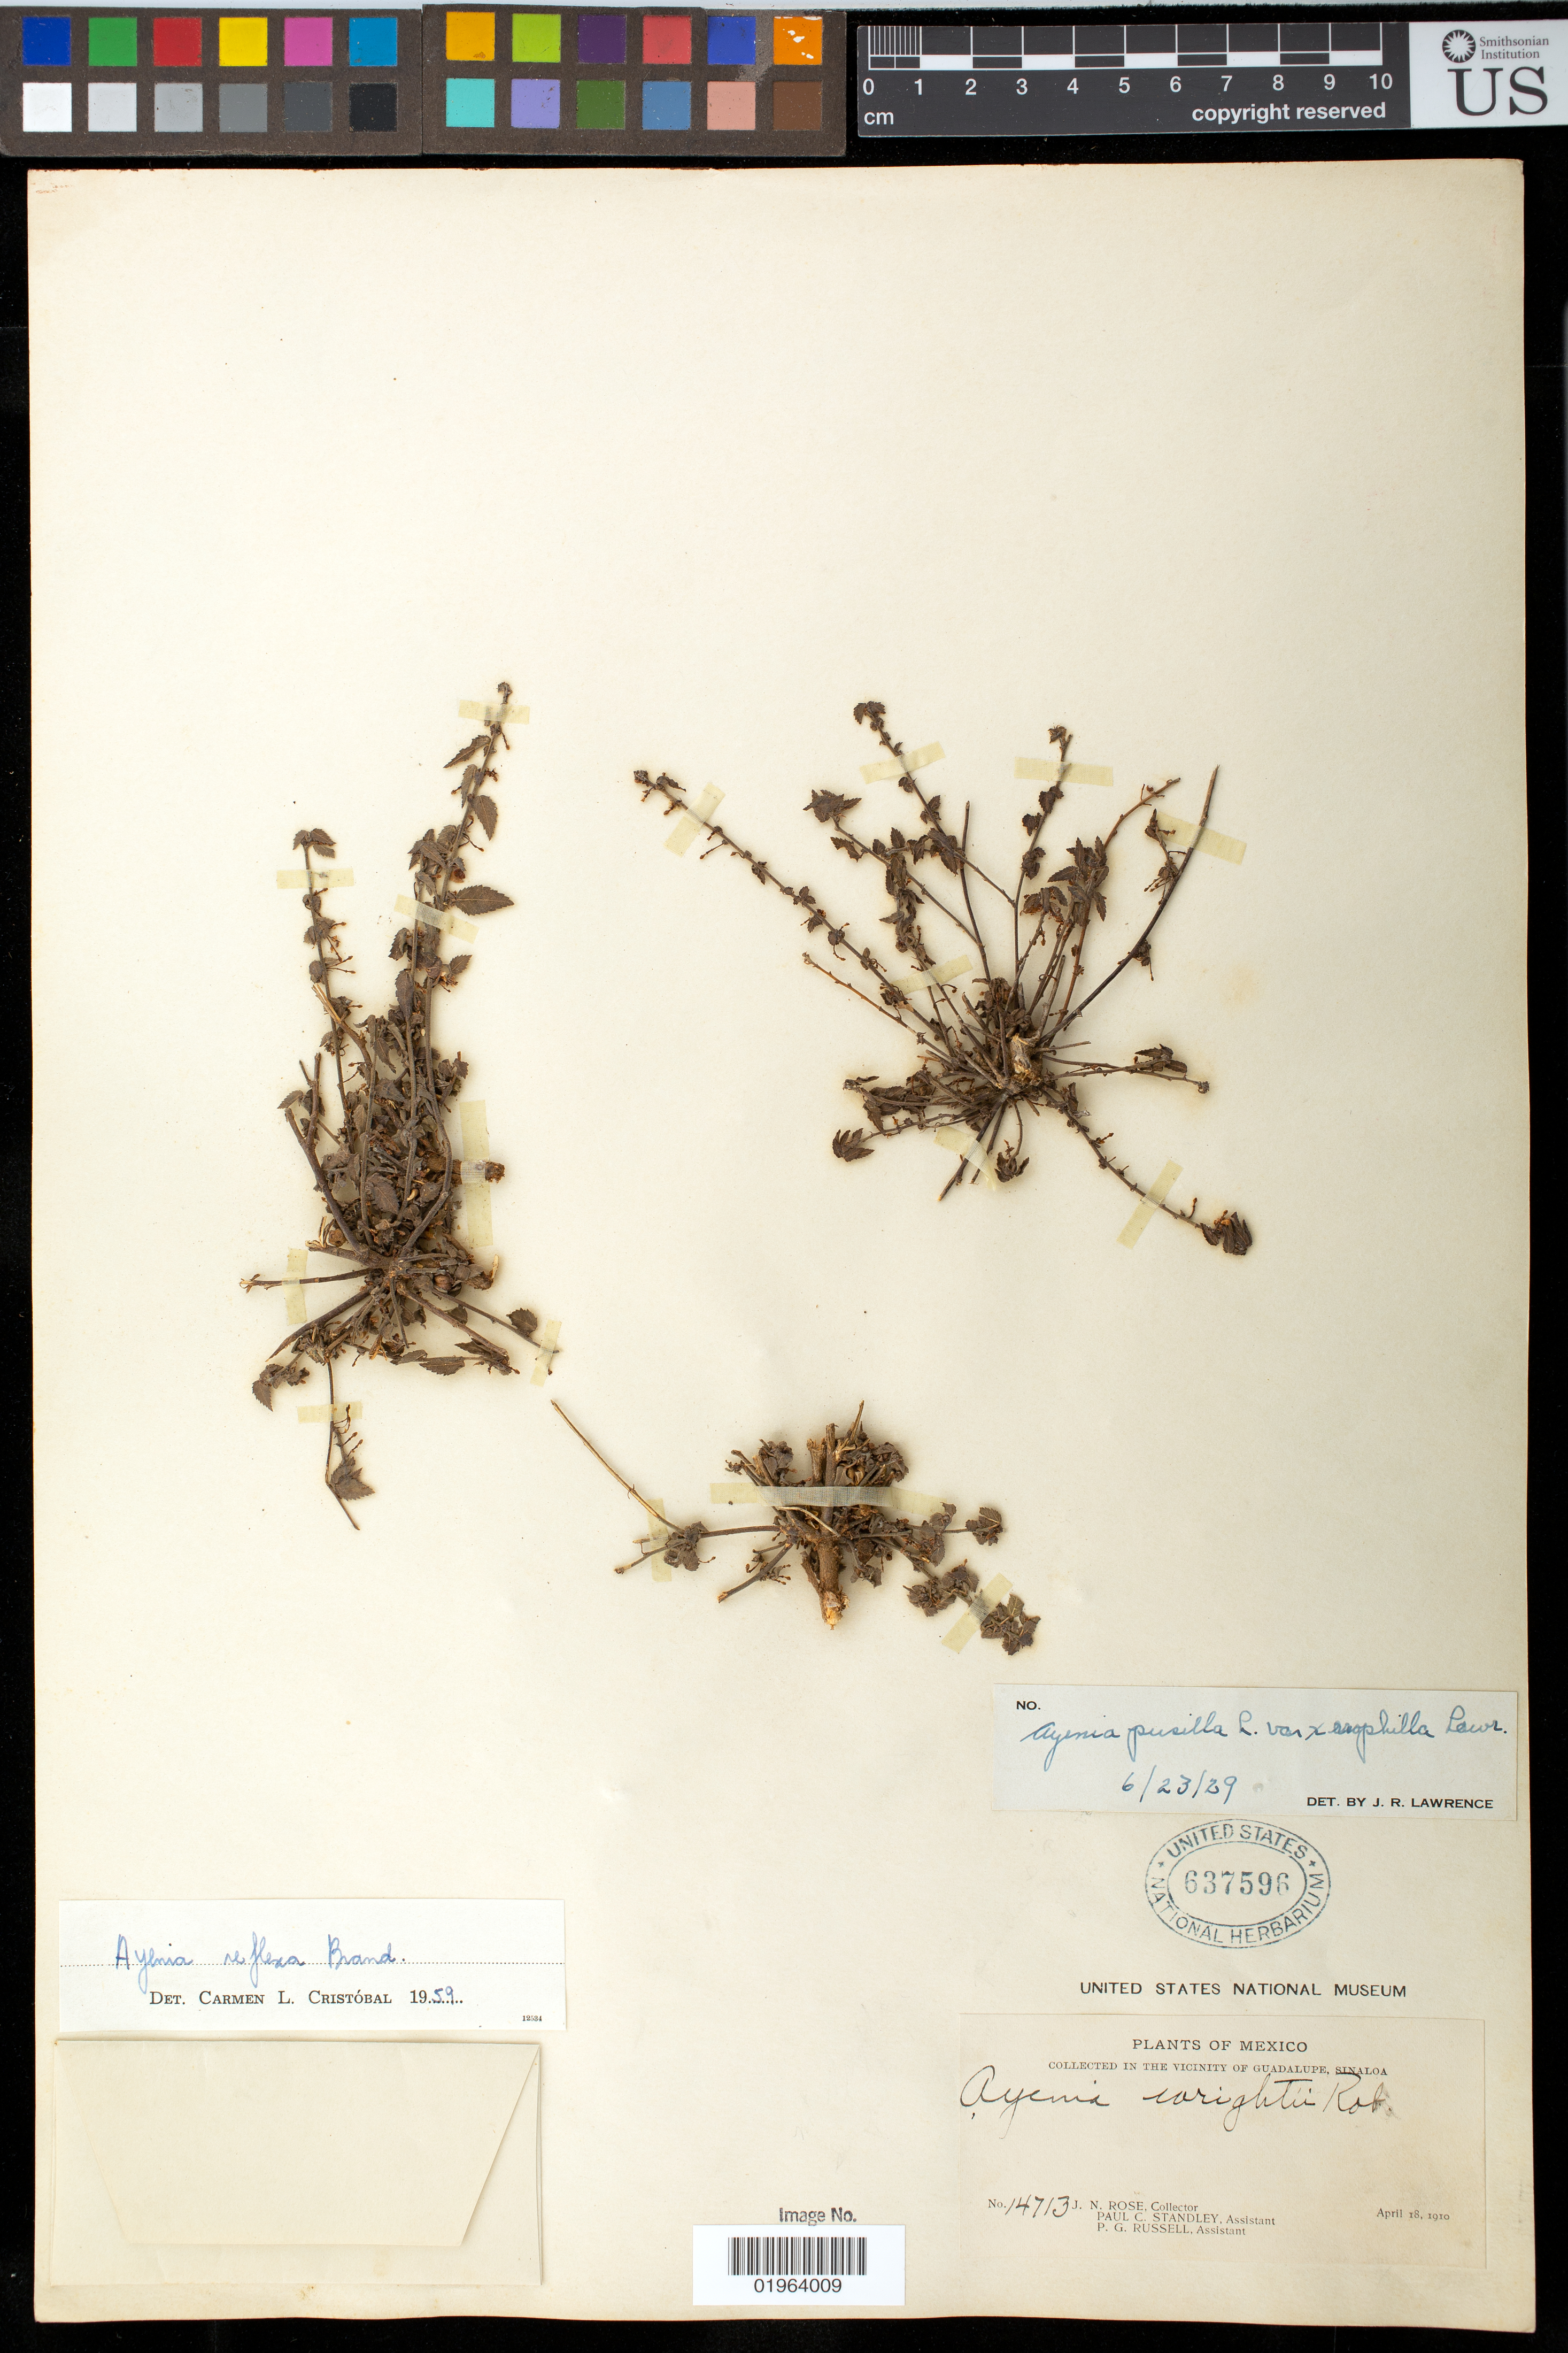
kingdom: Plantae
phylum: Tracheophyta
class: Magnoliopsida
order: Malvales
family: Malvaceae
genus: Ayenia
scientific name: Ayenia filiformis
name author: S. Watson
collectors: J. N. Rose, P. C. Standley & P. G. Russell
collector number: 14713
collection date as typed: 18 Apr 1910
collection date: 1910-04-18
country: Mexico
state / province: Sinaloa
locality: Vicinity of Guadalupe.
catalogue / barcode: US 637596